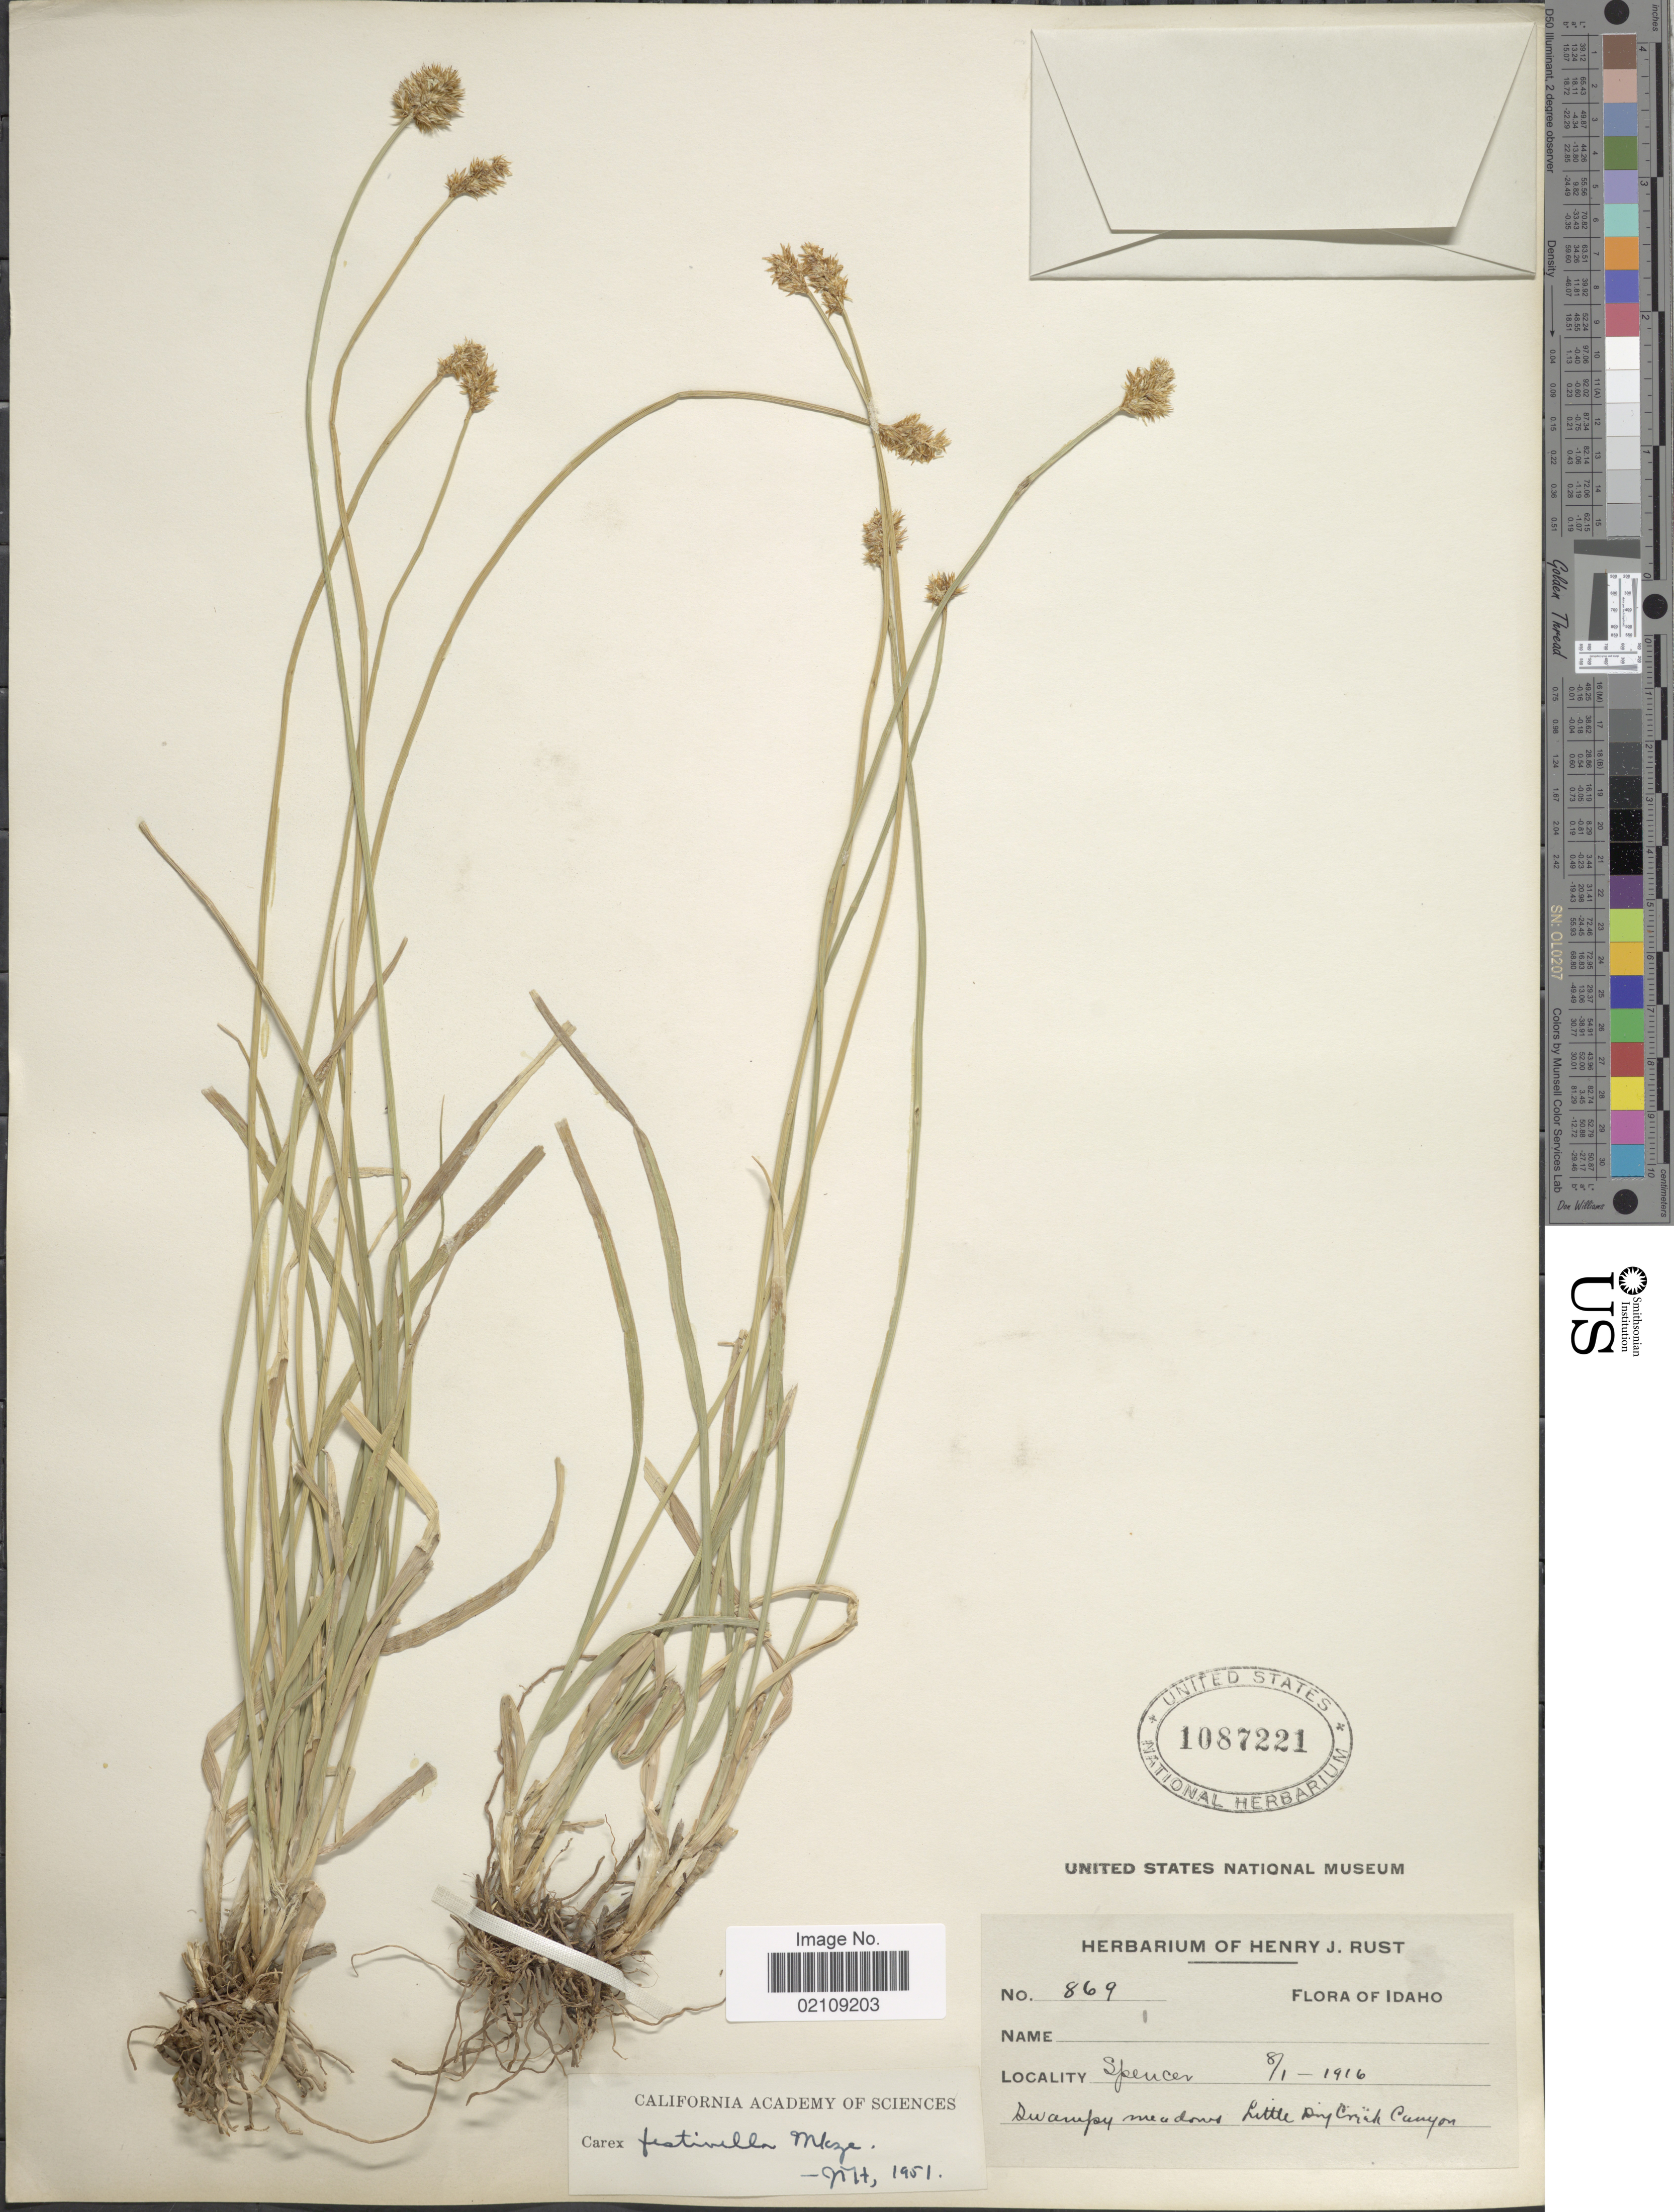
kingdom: Plantae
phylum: Tracheophyta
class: Liliopsida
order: Poales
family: Cyperaceae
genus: Carex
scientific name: Carex microptera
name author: Mack.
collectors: ex herb. Henry J. Rust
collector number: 869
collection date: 1916-08-01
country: United States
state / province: Idaho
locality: Spencer. Little Dry Creek Canyon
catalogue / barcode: US 1087221